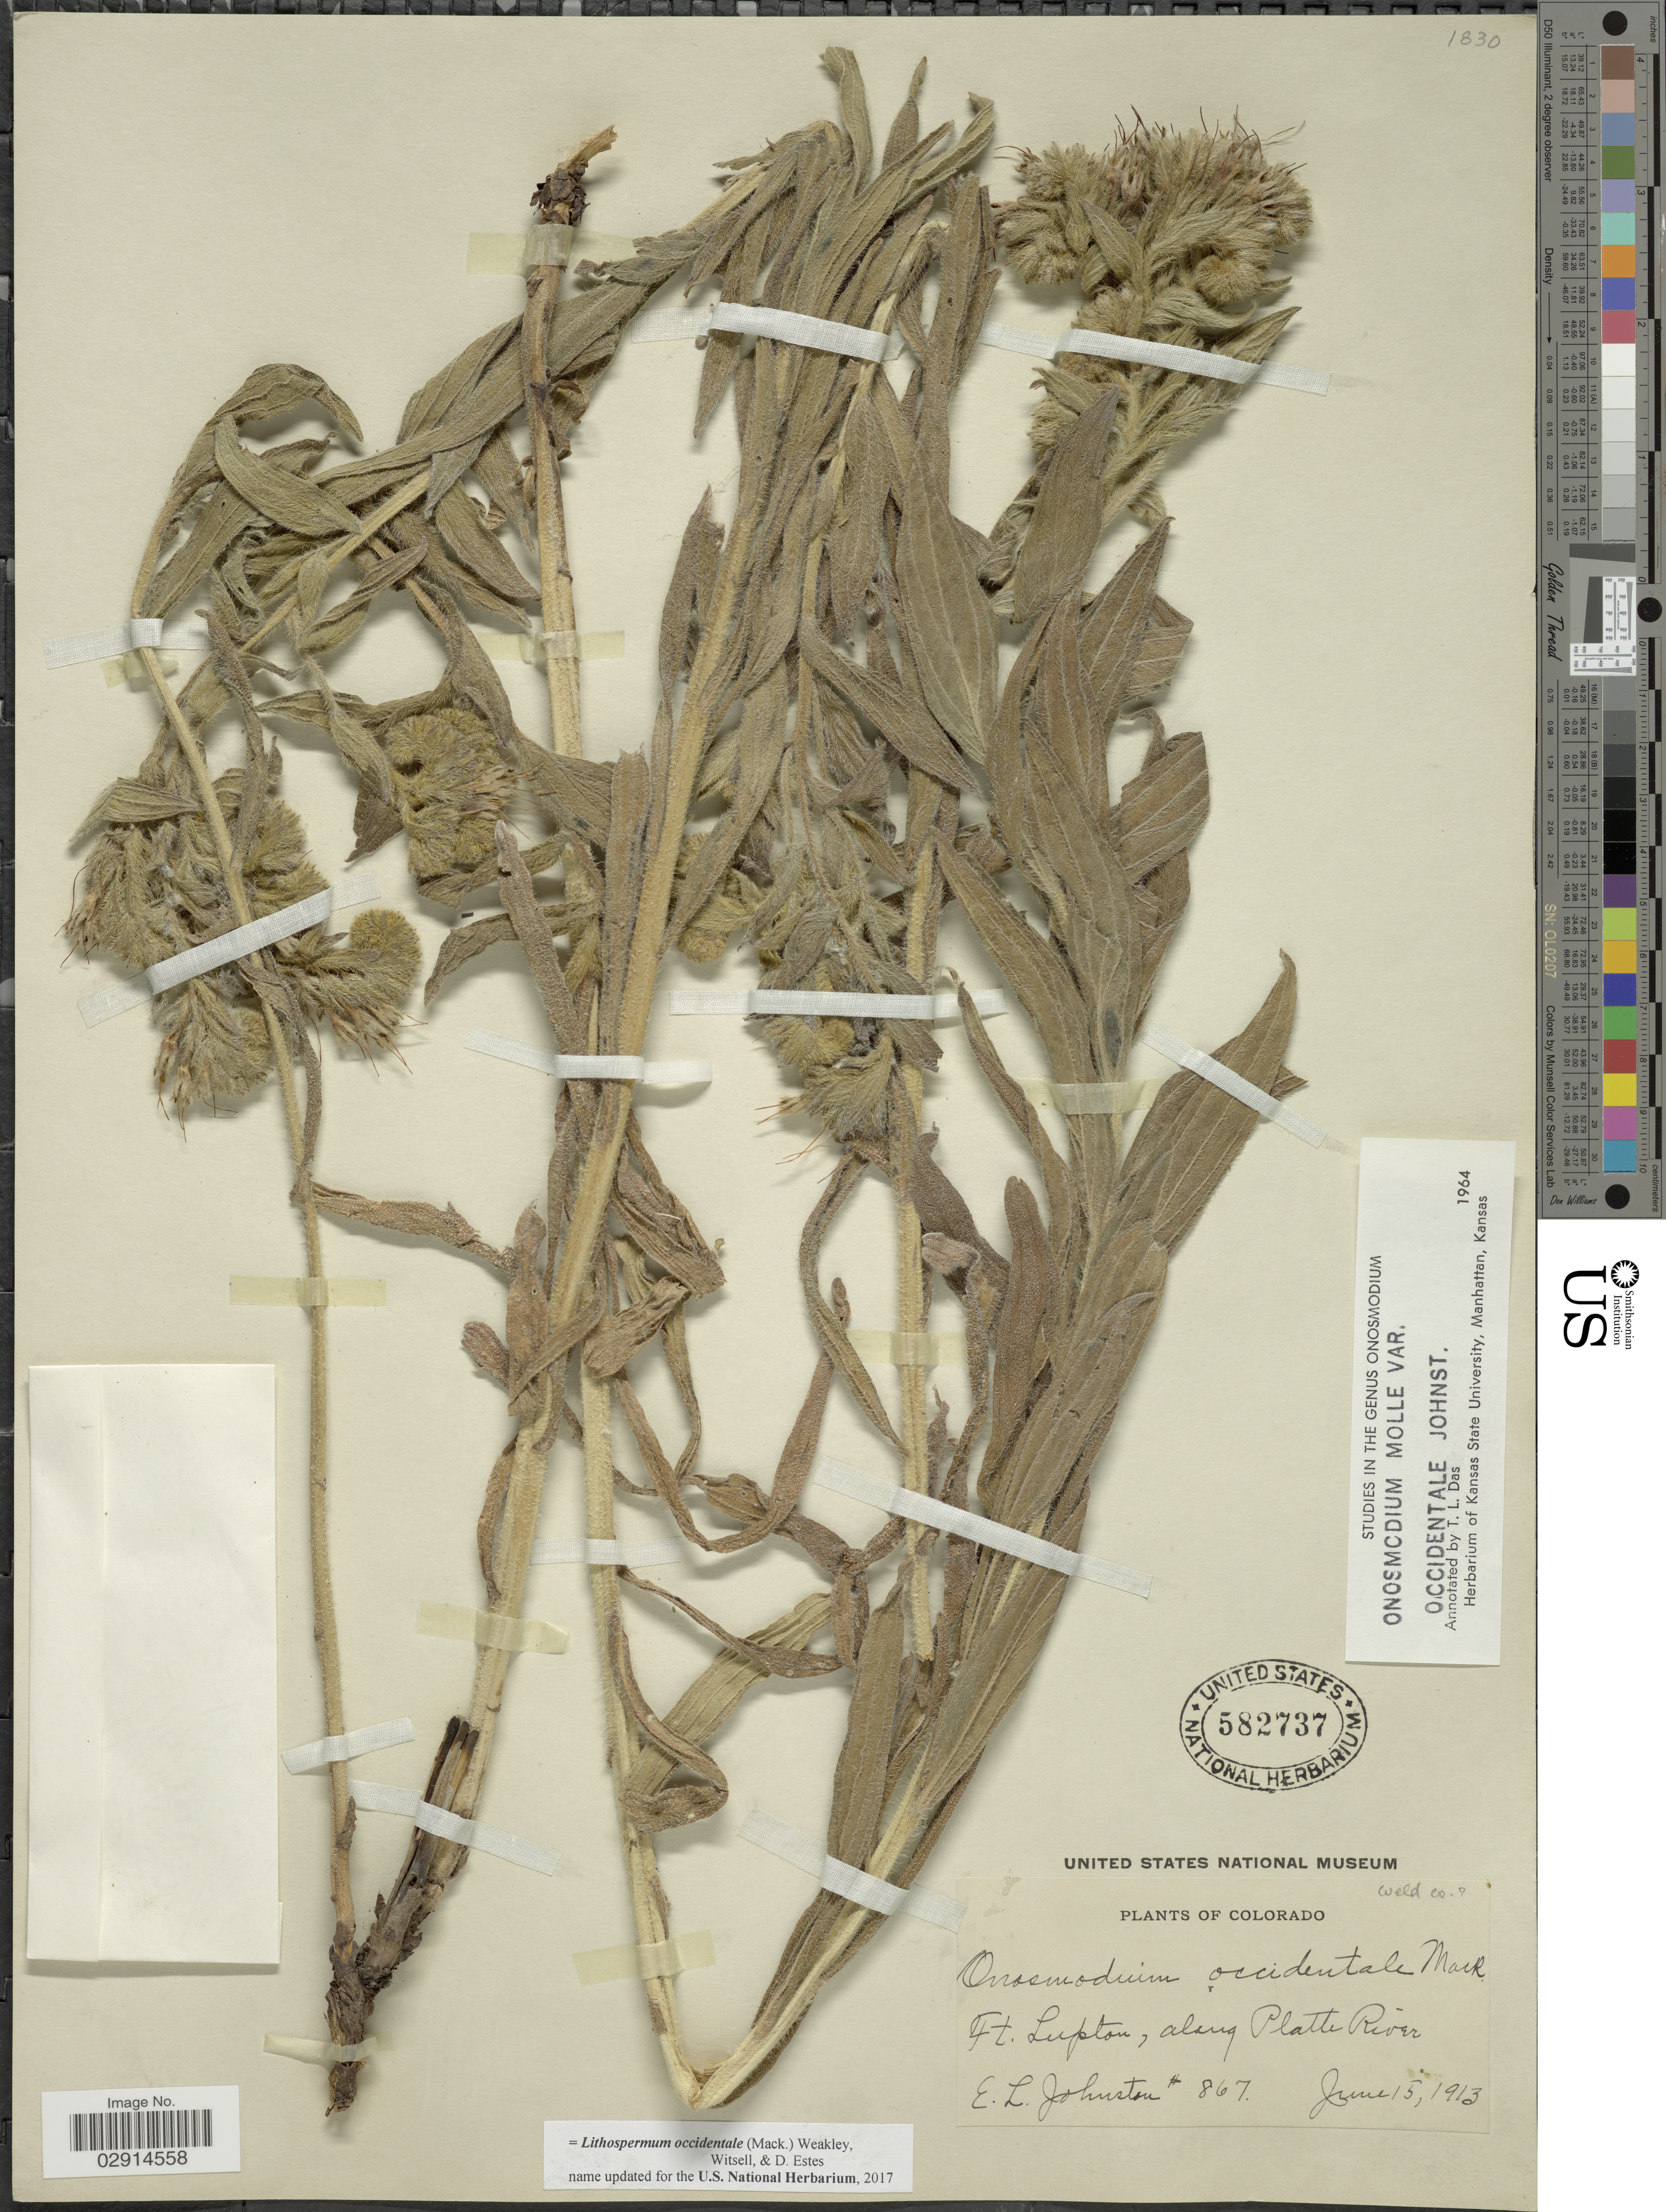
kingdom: Plantae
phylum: Tracheophyta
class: Magnoliopsida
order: Boraginales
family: Boraginaceae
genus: Lithospermum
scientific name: Lithospermum occidentale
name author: (Mack.) Weakley et al.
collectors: E. L. Johnston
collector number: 867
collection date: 1913-06-15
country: United States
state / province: Colorado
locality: Ft. Lupton, along Platte River. Weld co. [unsure placement]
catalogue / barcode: US 582737